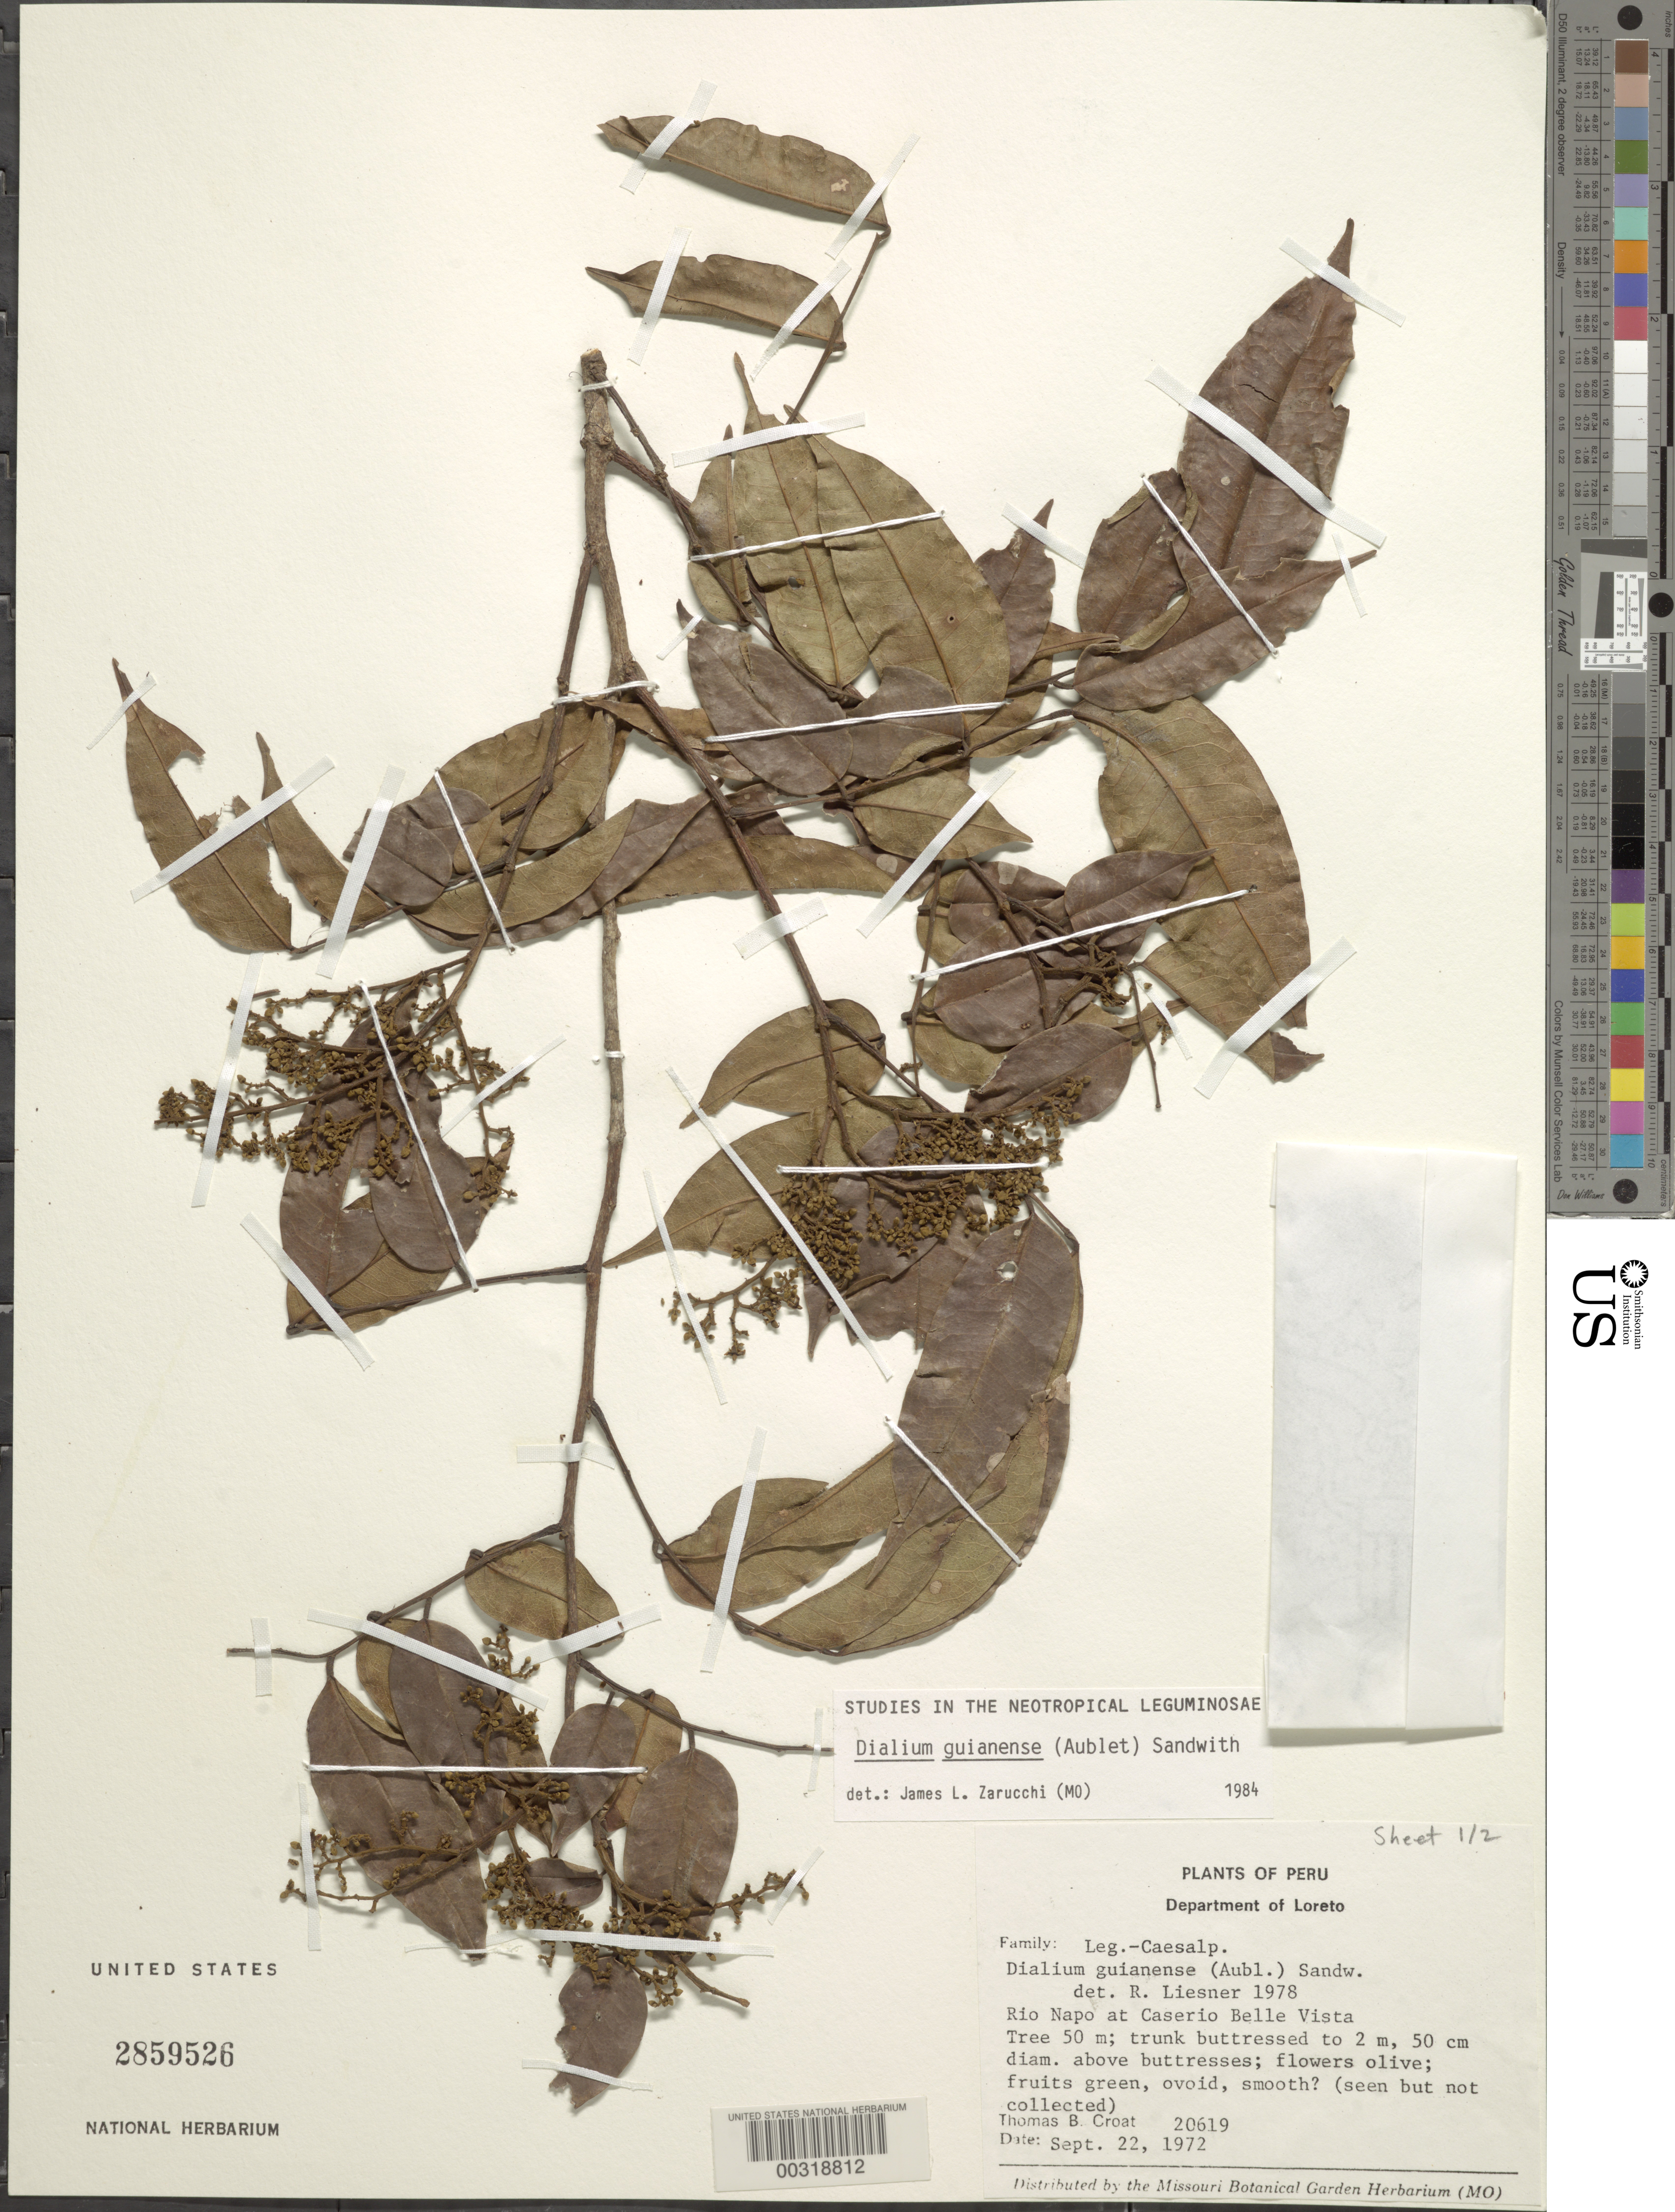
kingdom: Plantae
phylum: Tracheophyta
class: Magnoliopsida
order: Fabales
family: Fabaceae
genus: Dialium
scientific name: Dialium guianense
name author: (Aubl.) Sandwith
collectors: T. B. Croat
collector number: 20619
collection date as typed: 22 Sep 1972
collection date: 1972-09-22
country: Peru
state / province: Loreto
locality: Rio napo at caserio belle vista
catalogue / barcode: US 2859526